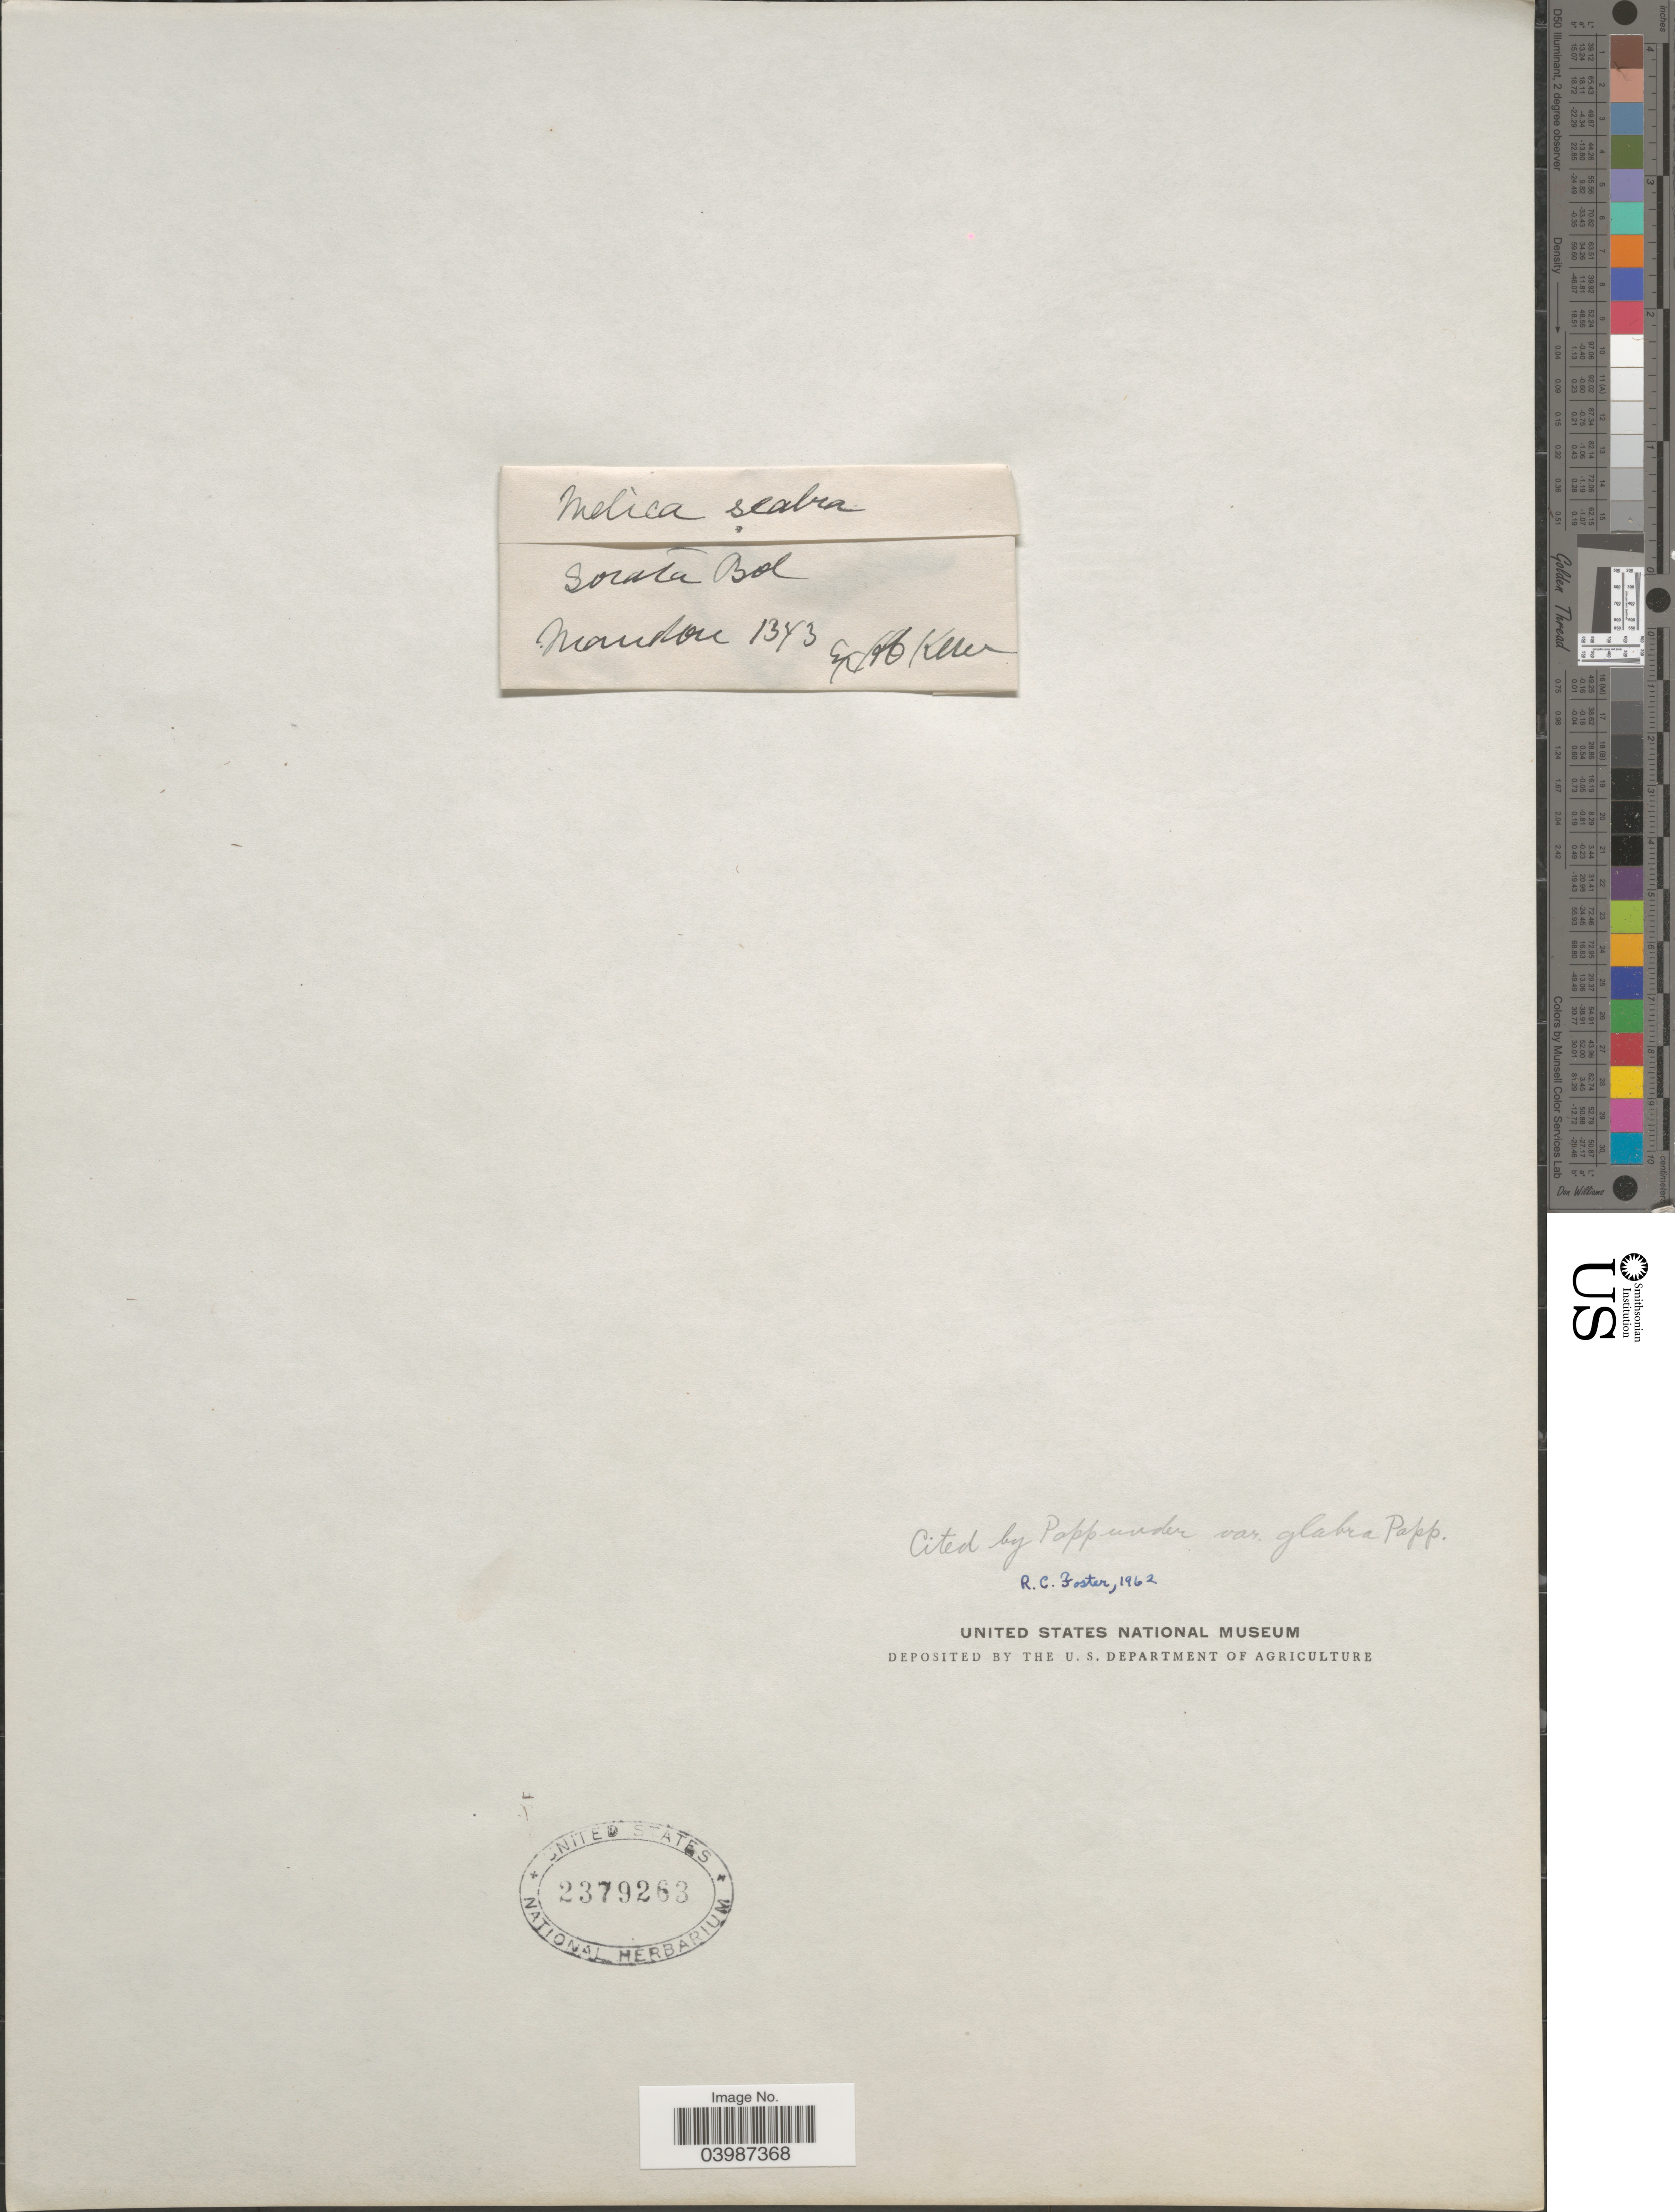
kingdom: Plantae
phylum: Tracheophyta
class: Liliopsida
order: Poales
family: Poaceae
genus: Melica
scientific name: Melica scabra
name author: Kunth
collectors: Mandon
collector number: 1343*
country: Bolivia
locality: Sorata.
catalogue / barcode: US 2379263